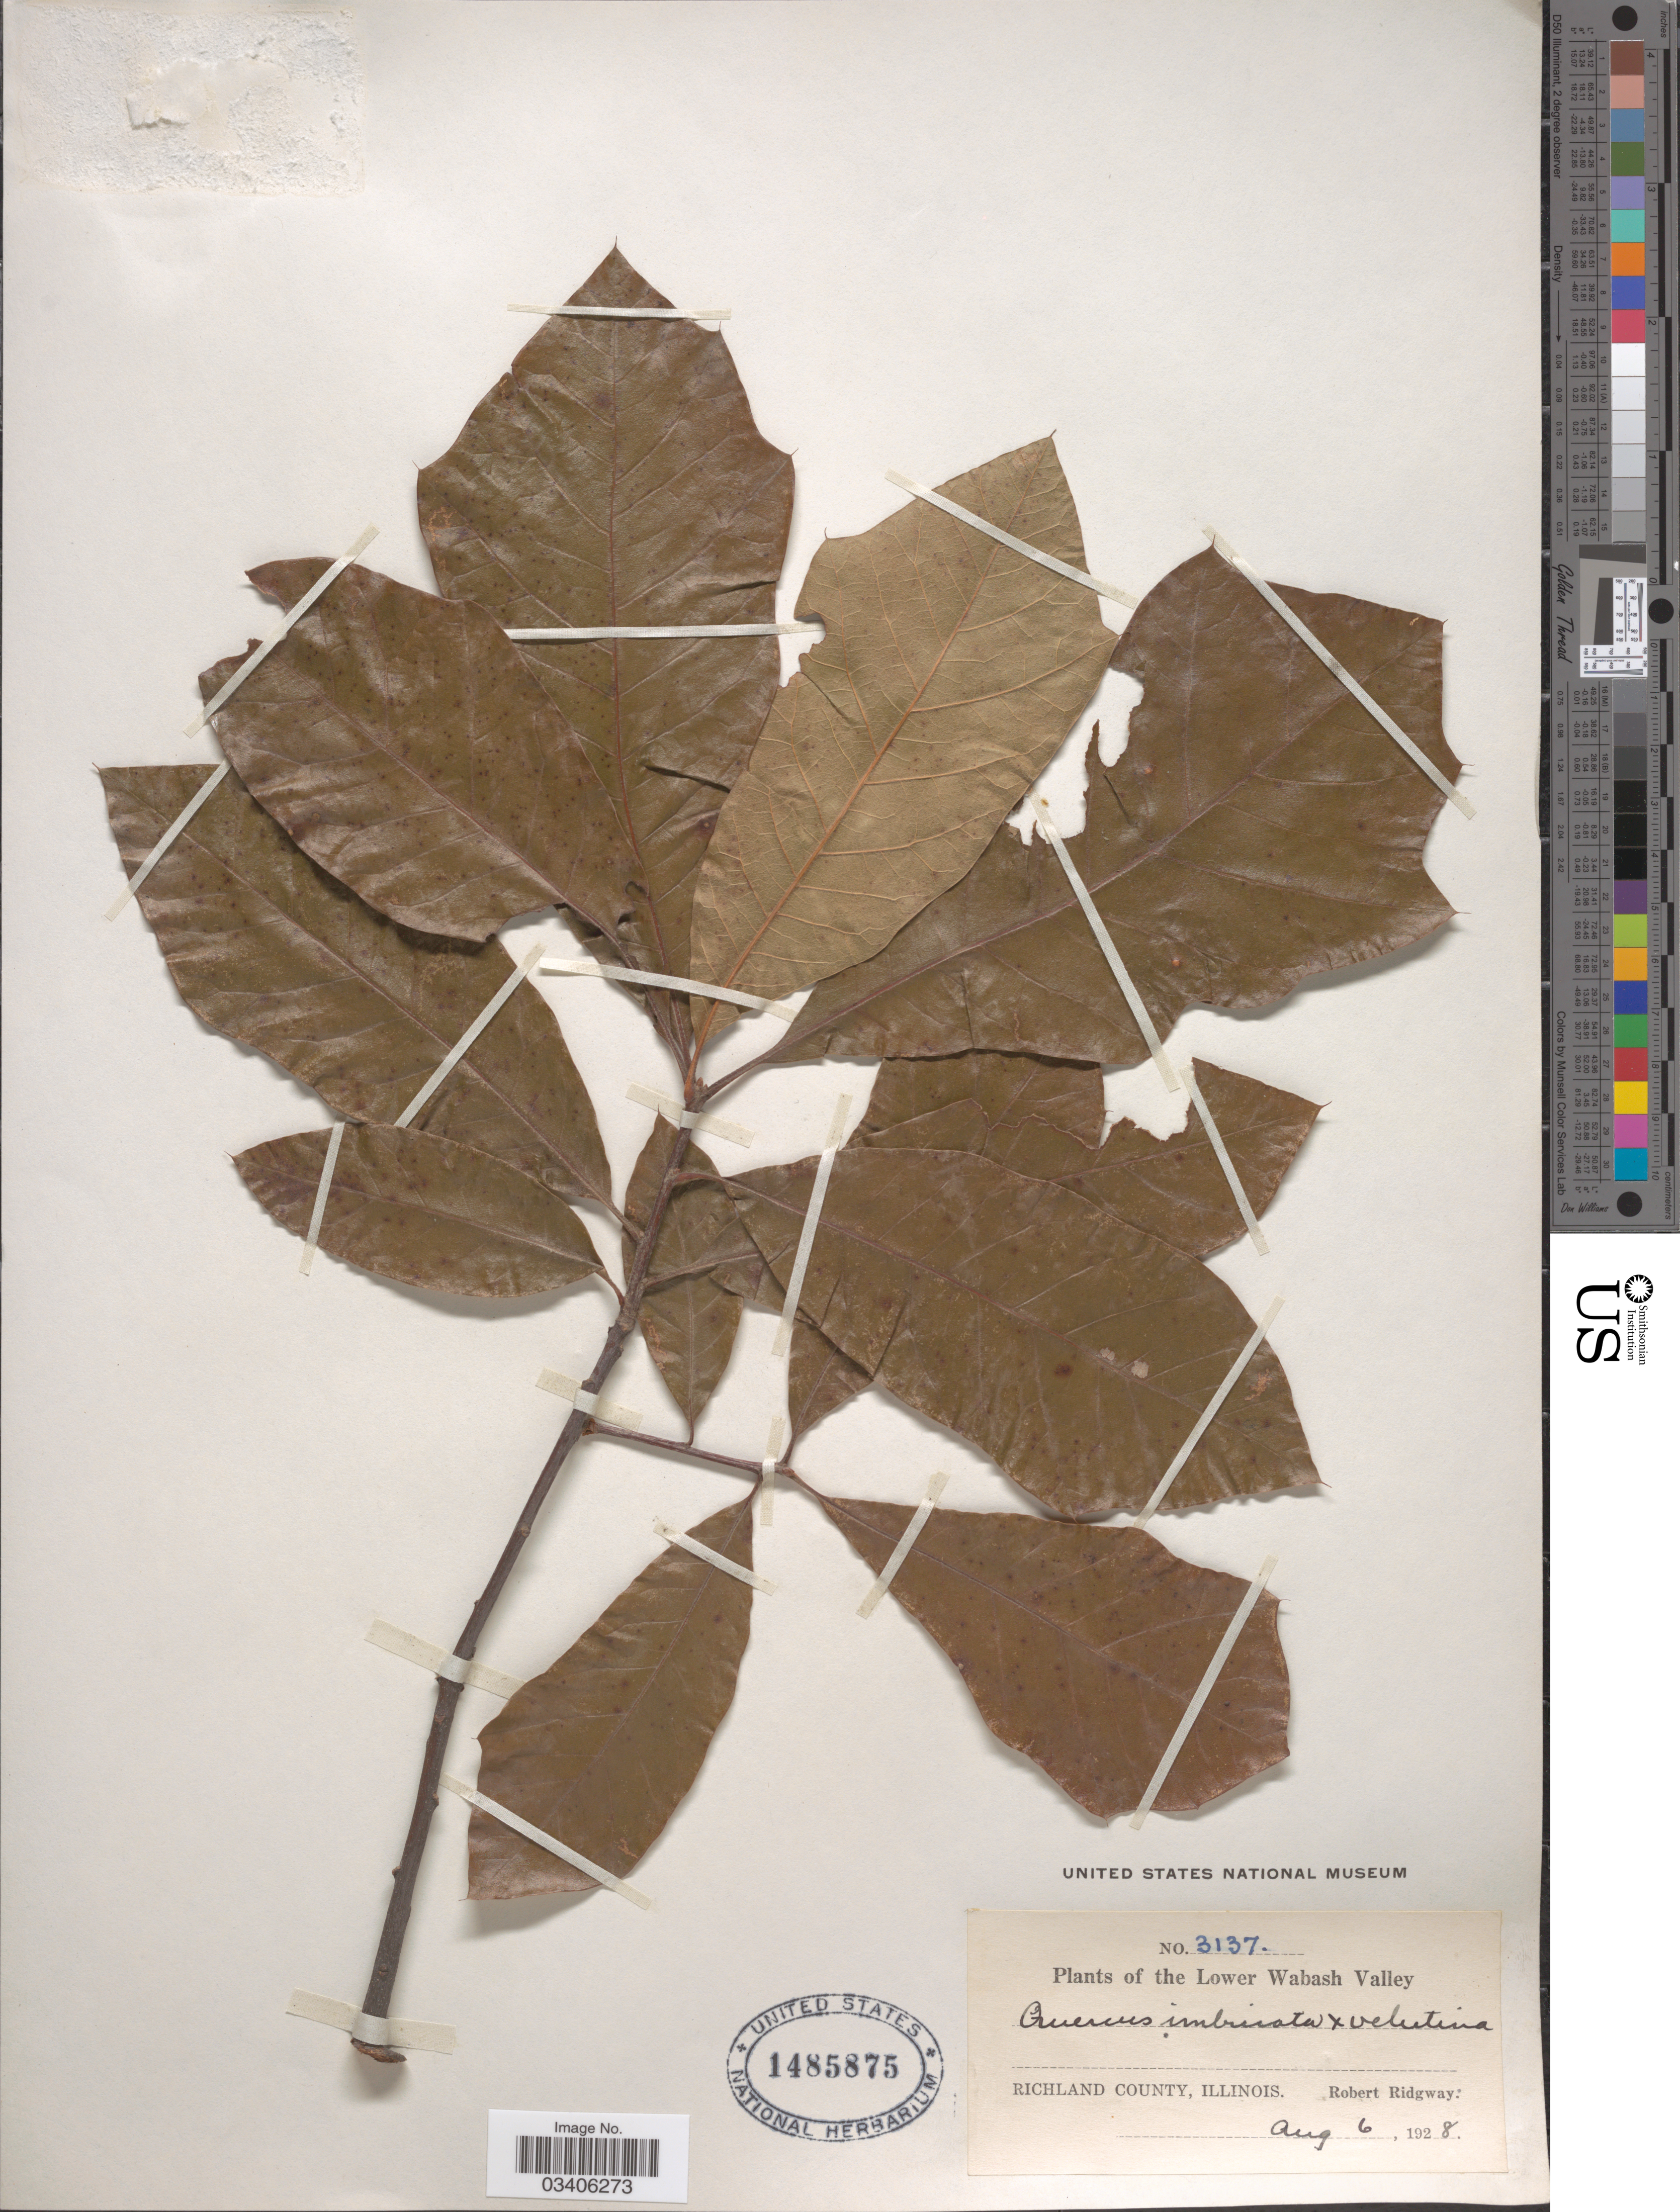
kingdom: Plantae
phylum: Tracheophyta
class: Magnoliopsida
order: Fagales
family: Fagaceae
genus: Quercus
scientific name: Quercus x leana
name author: Nutt.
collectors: R. Ridgway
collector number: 3137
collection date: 1928-08-06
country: United States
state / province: Illinois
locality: The Lower Wabash Valley. Richland County.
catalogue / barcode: US 1485875